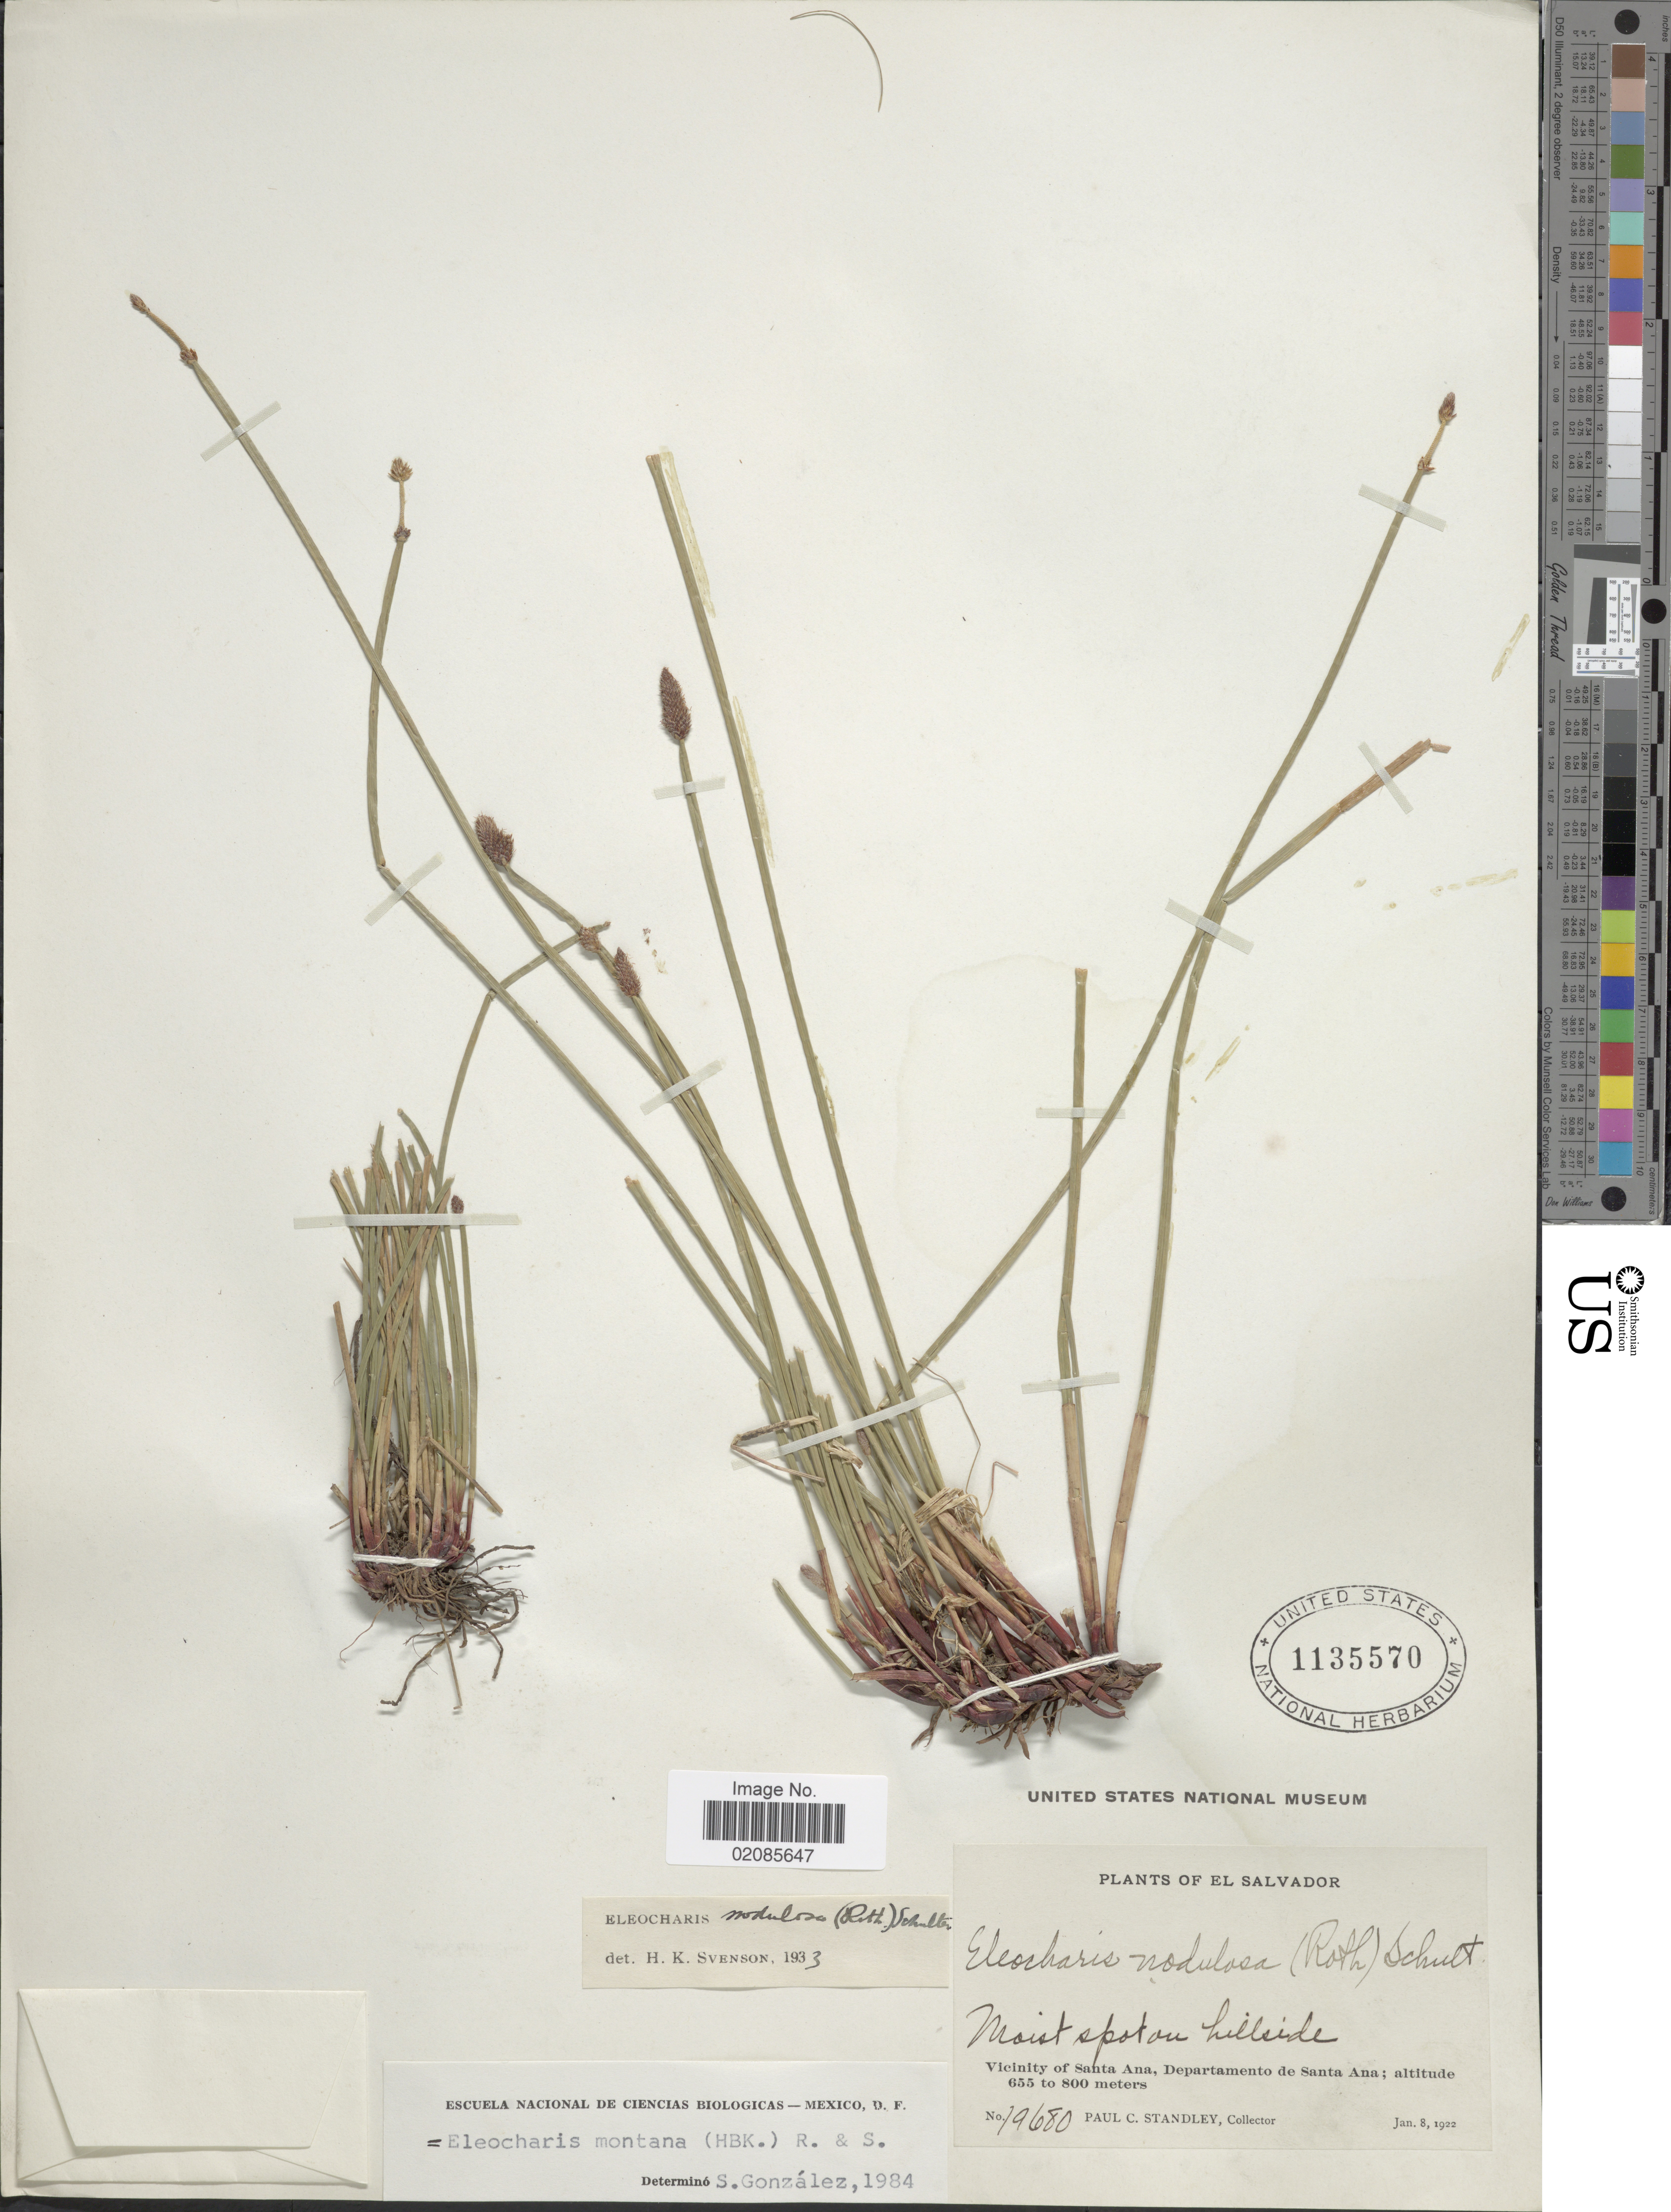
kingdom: Plantae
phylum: Tracheophyta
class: Liliopsida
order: Poales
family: Cyperaceae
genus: Eleocharis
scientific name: Eleocharis montana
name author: (Kunth) Roem. & Schult.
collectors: P. C. Standley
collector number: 19680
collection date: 1922-01-08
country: El Salvador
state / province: Santa Ana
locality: Moist spot on hillside, Vicinity of Santa Ana.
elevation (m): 655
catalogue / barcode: US 1135570